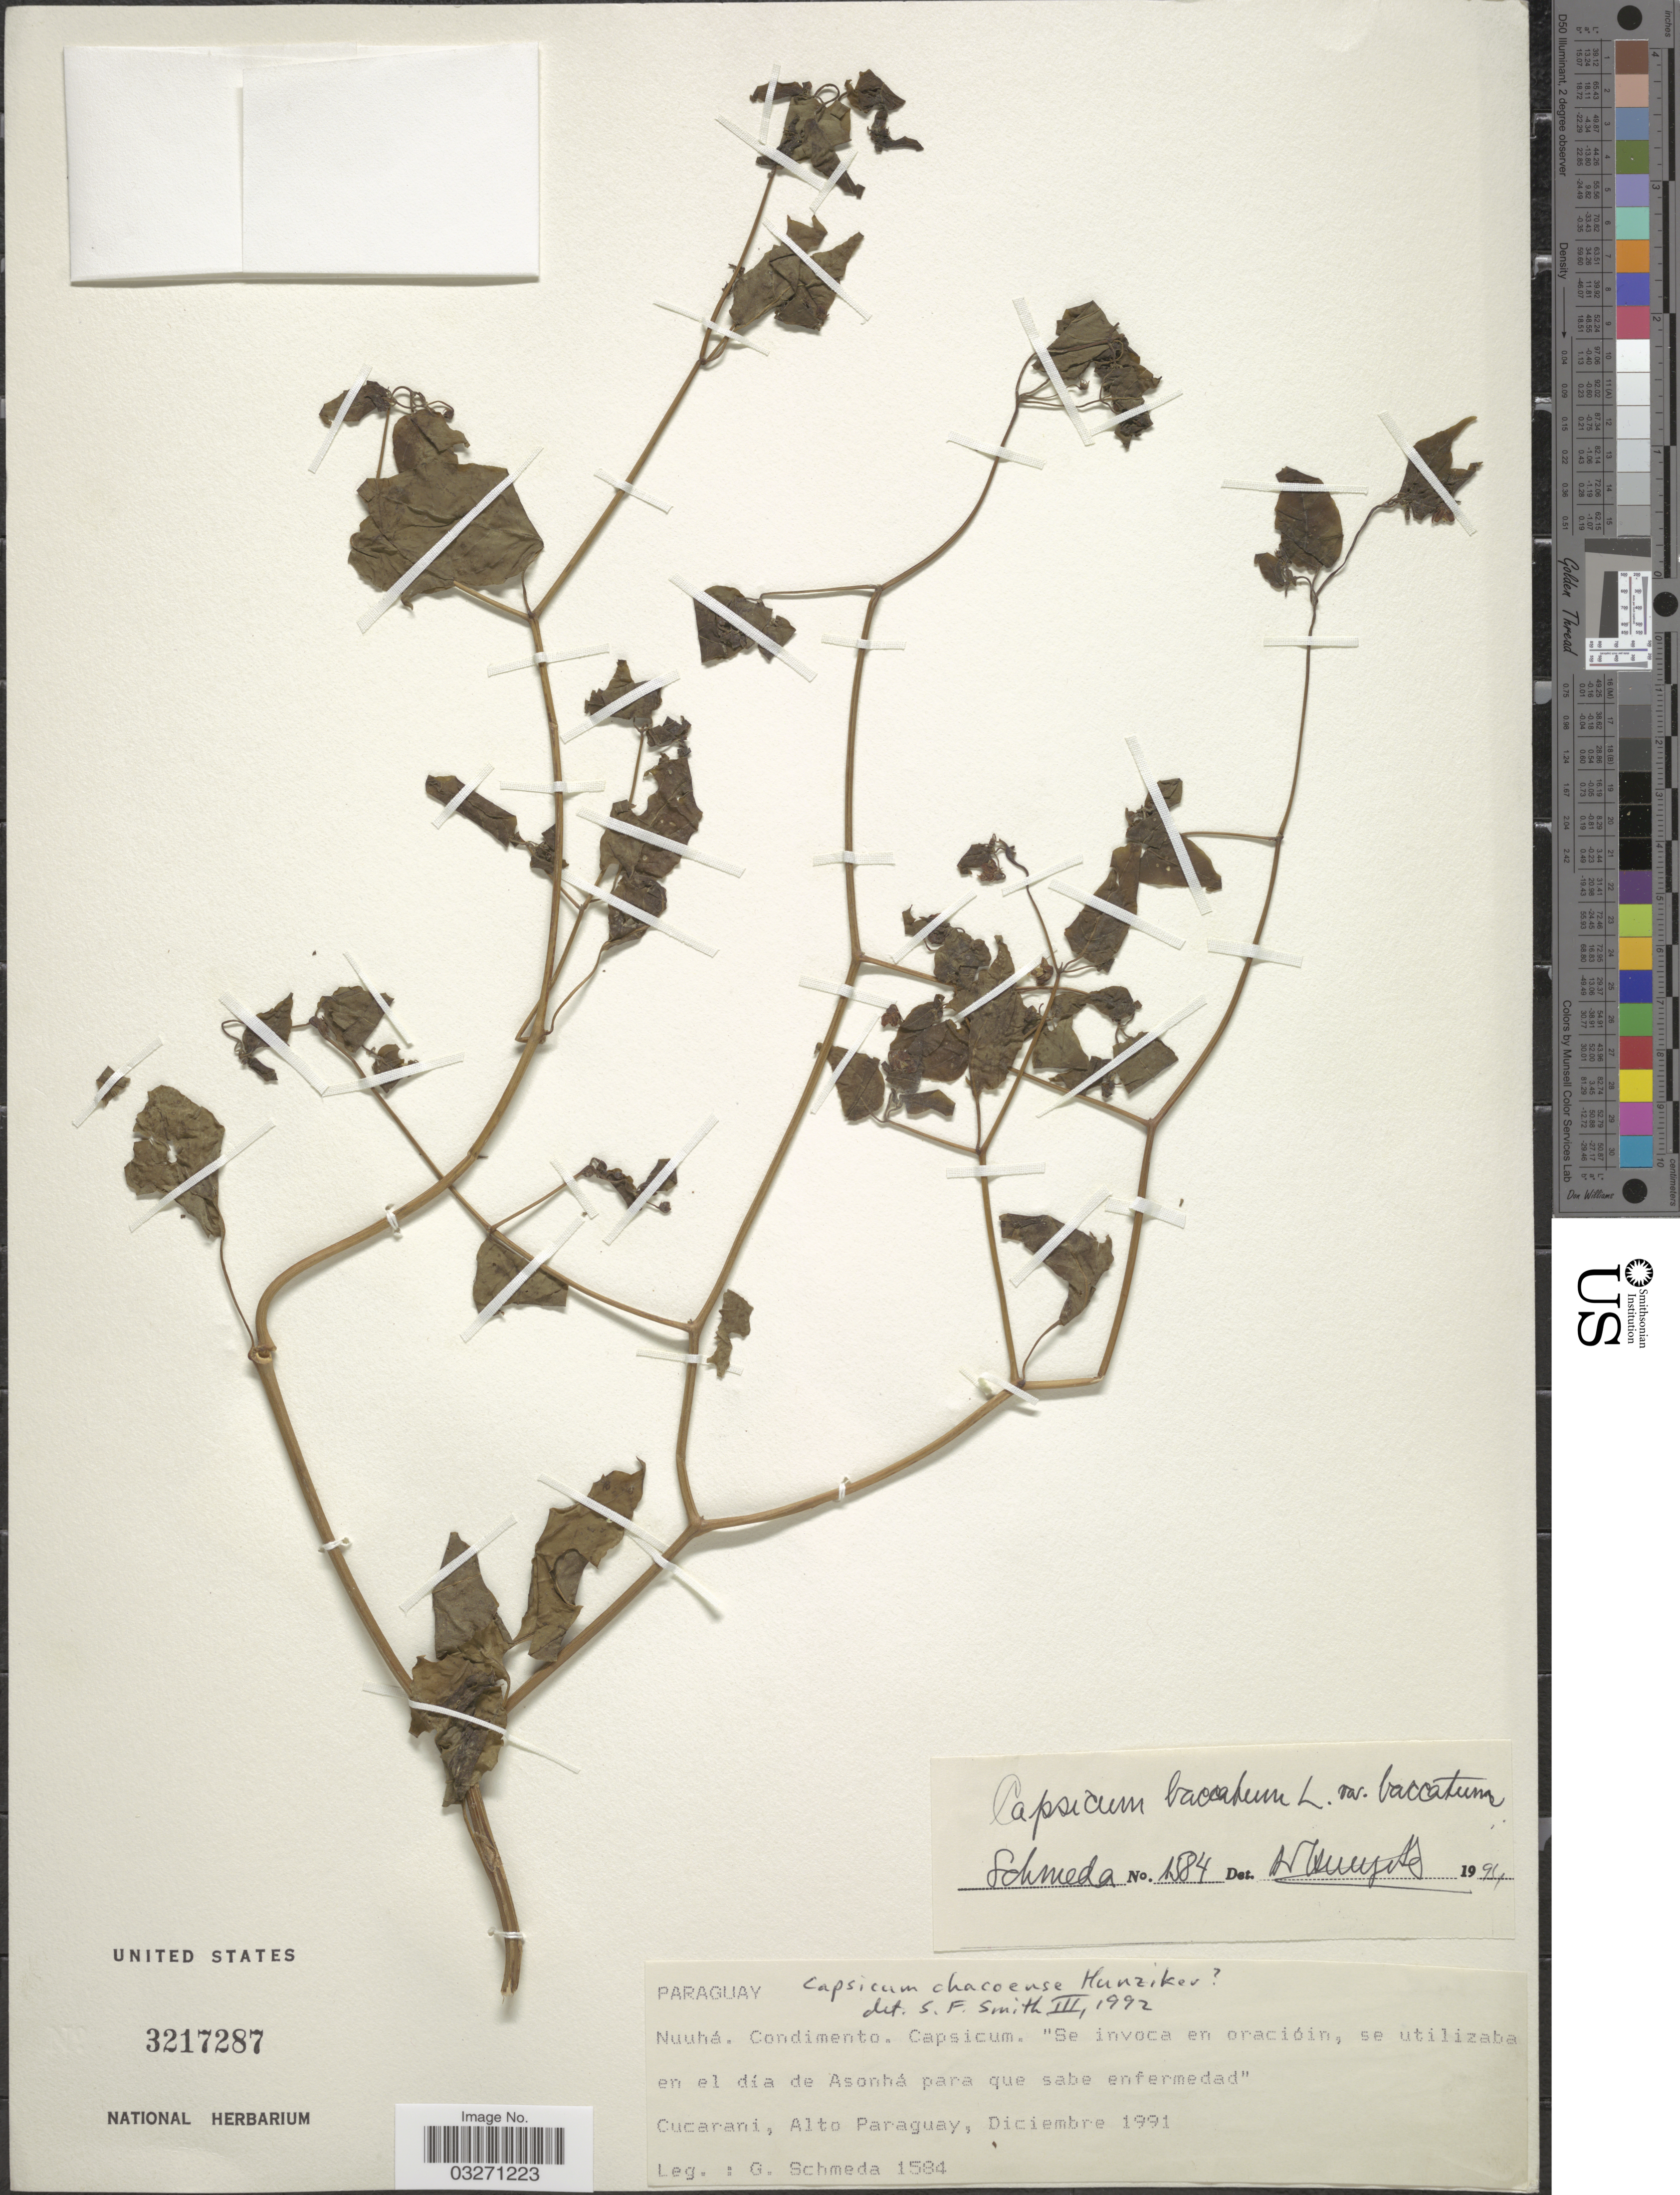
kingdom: Plantae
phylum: Tracheophyta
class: Magnoliopsida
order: Solanales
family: Solanaceae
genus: Capsicum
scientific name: Capsicum baccatum var. baccatum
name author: L.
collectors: G. Schmeda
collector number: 1584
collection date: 1991-12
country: Paraguay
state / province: Alto Paraguay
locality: Cucarani.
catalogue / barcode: US 3217287